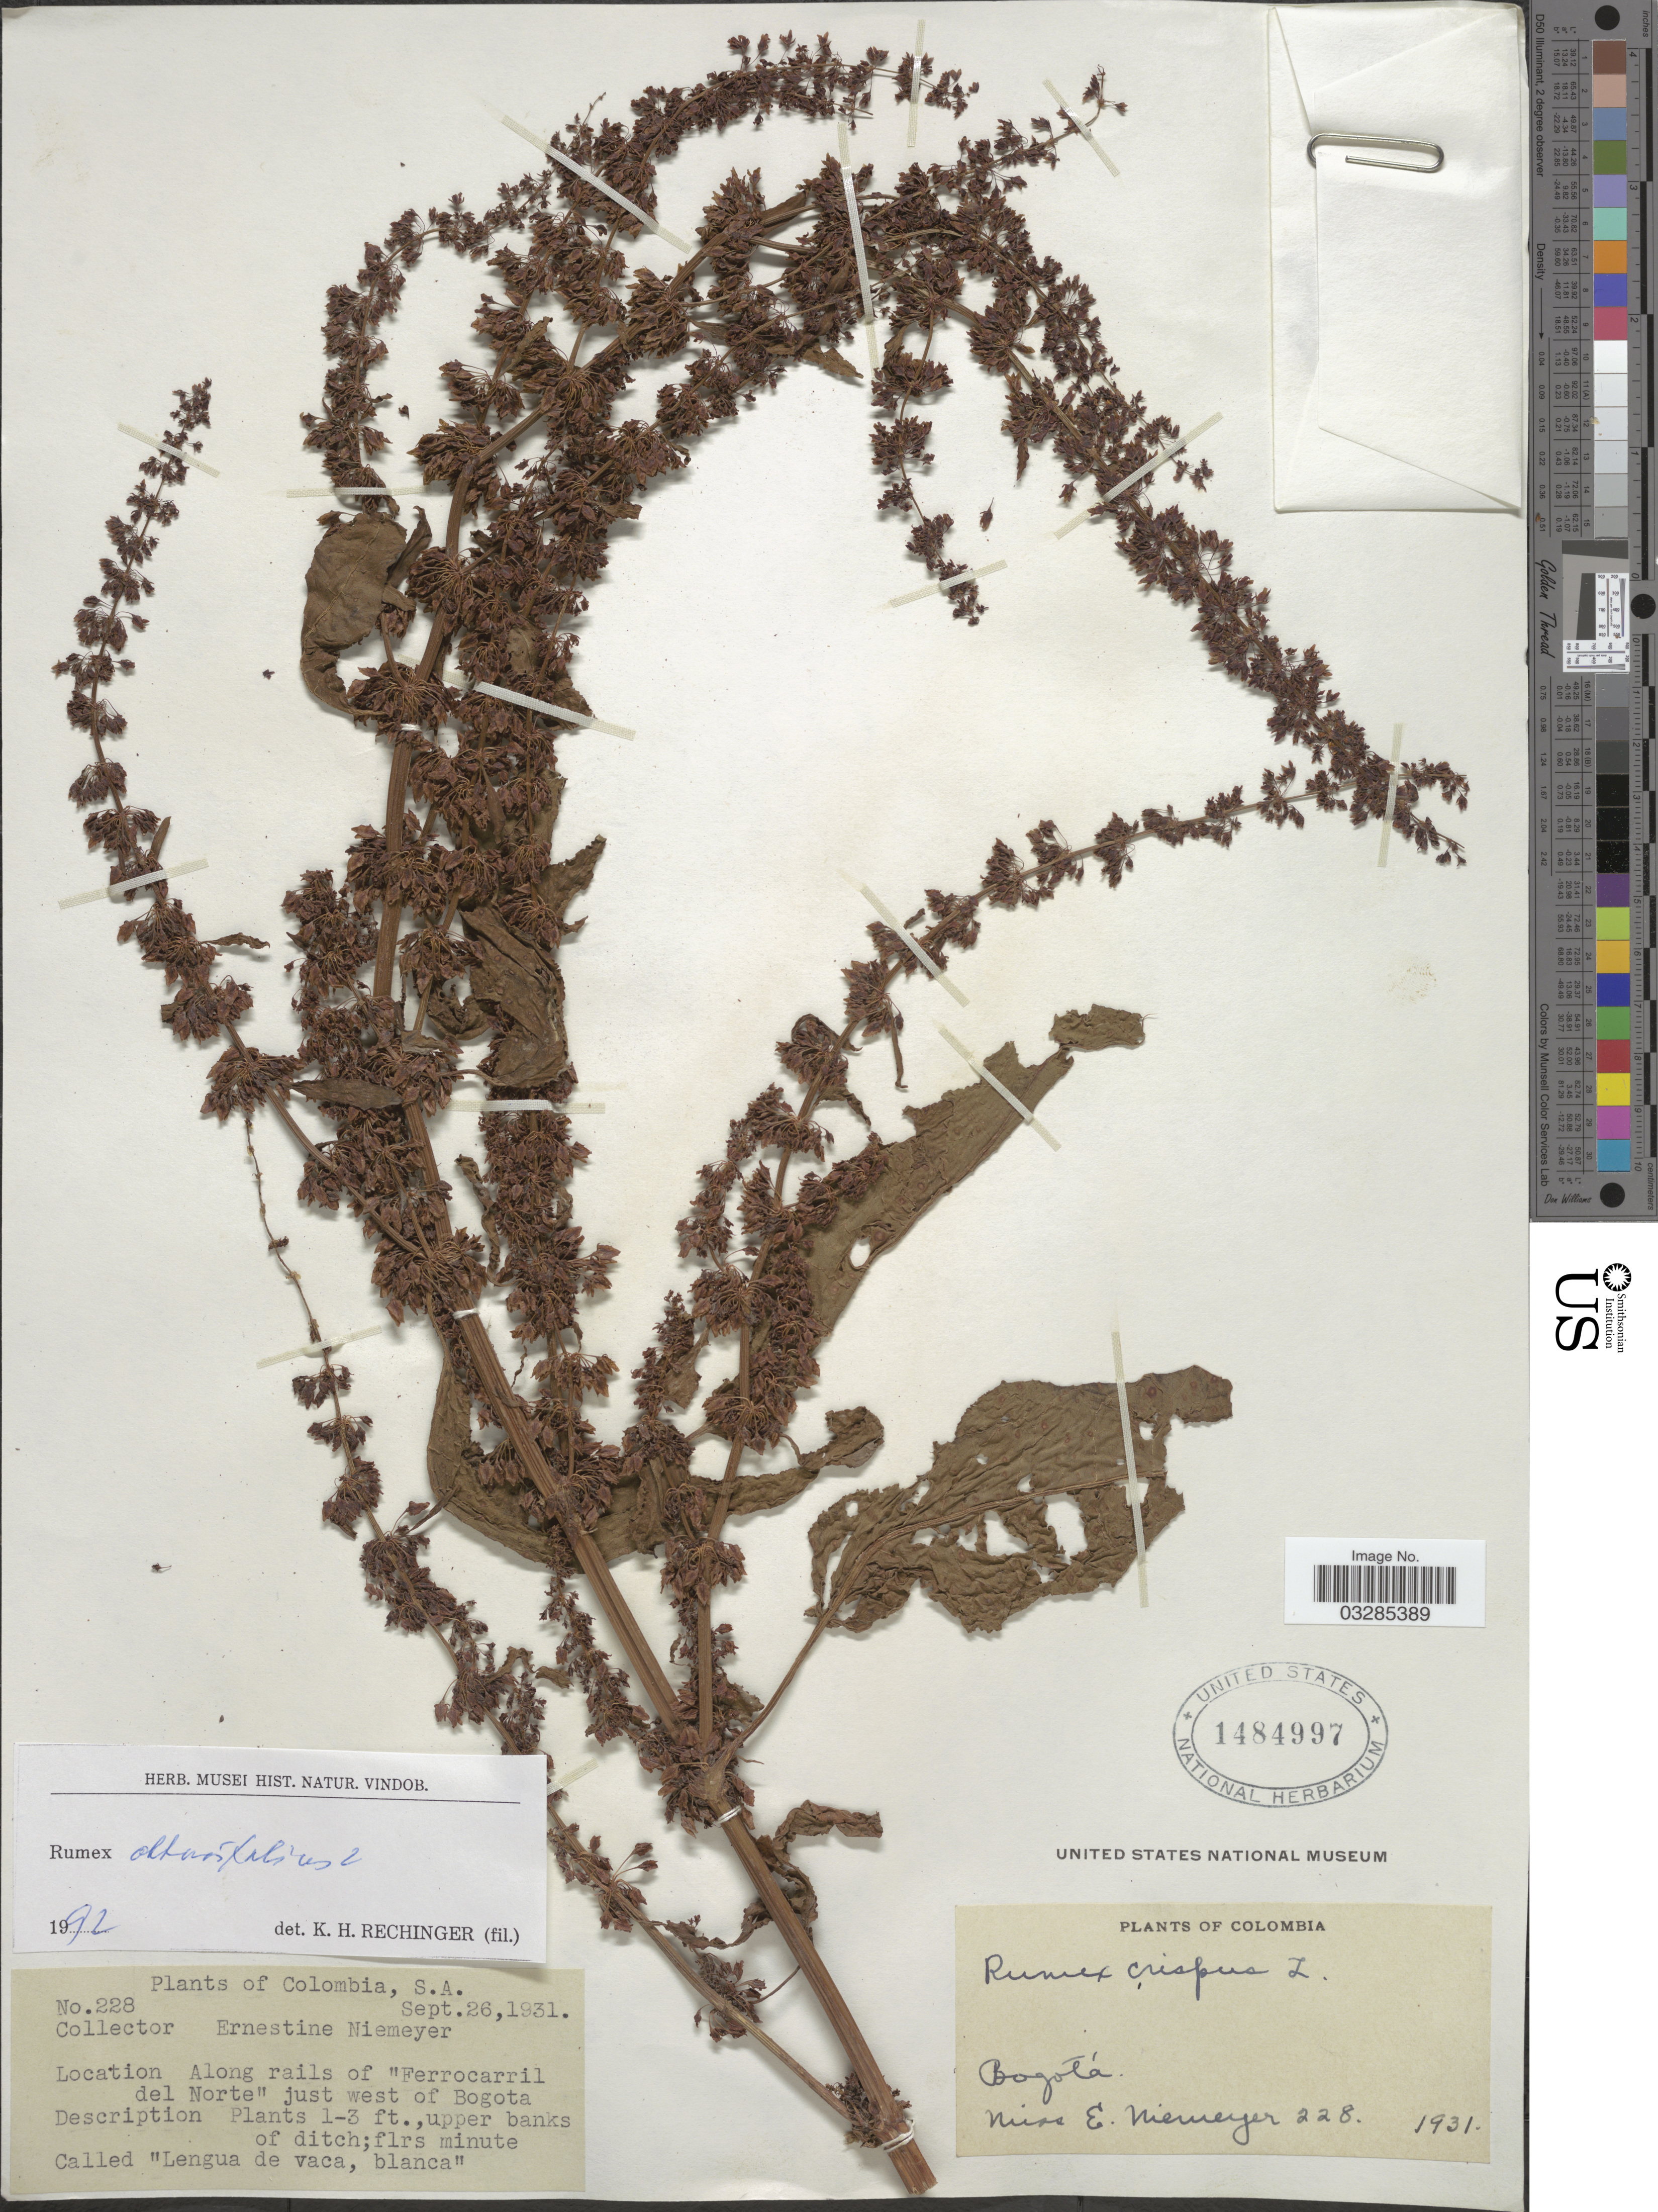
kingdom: Plantae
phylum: Tracheophyta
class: Magnoliopsida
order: Caryophyllales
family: Polygonaceae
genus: Rumex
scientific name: Rumex obtusifolius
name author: L.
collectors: E. H. Niemeyer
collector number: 228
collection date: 1931-09-26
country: Colombia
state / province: Bogota D.C.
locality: Along rails of "Ferrocarril del Norte" just west of Bogota.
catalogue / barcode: US 1484997